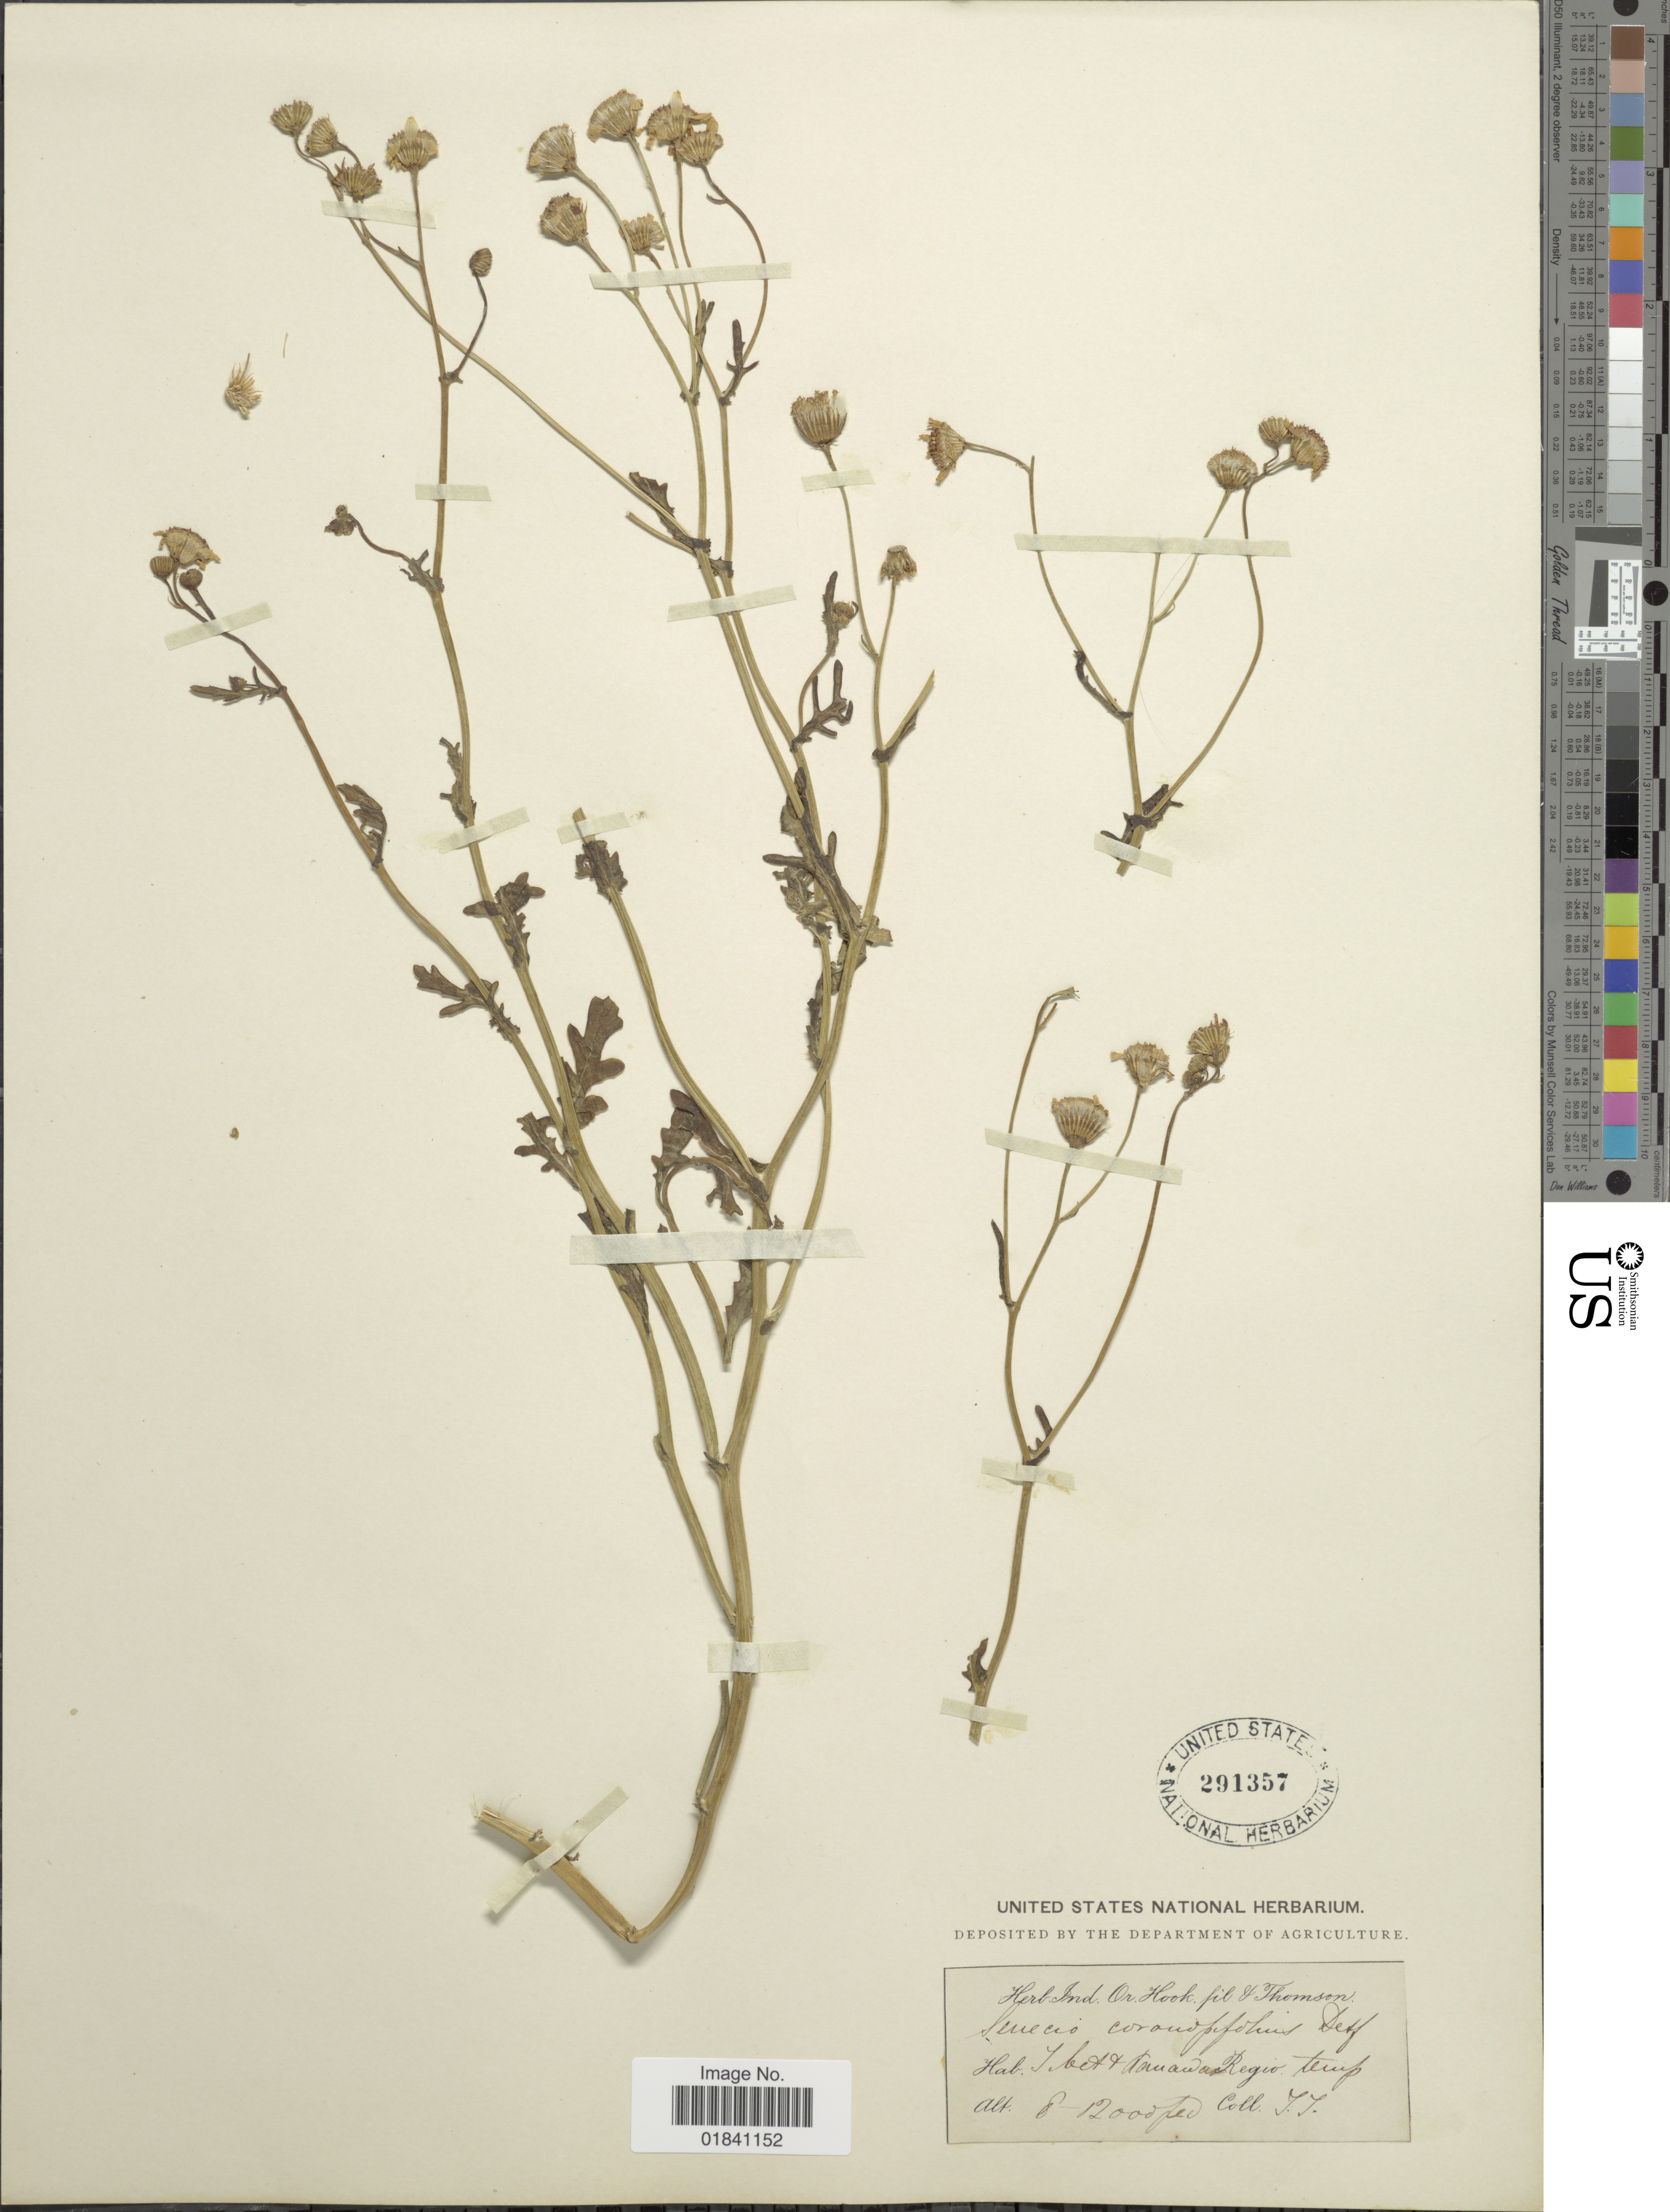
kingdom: Plantae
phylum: Tracheophyta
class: Magnoliopsida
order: Asterales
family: Asteraceae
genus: Senecio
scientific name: Senecio coronopifolius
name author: Desf.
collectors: T. Thomson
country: China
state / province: Xizang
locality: Ribet & Kanawan. Regio temp [interpreted]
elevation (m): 2438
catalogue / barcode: US 291357